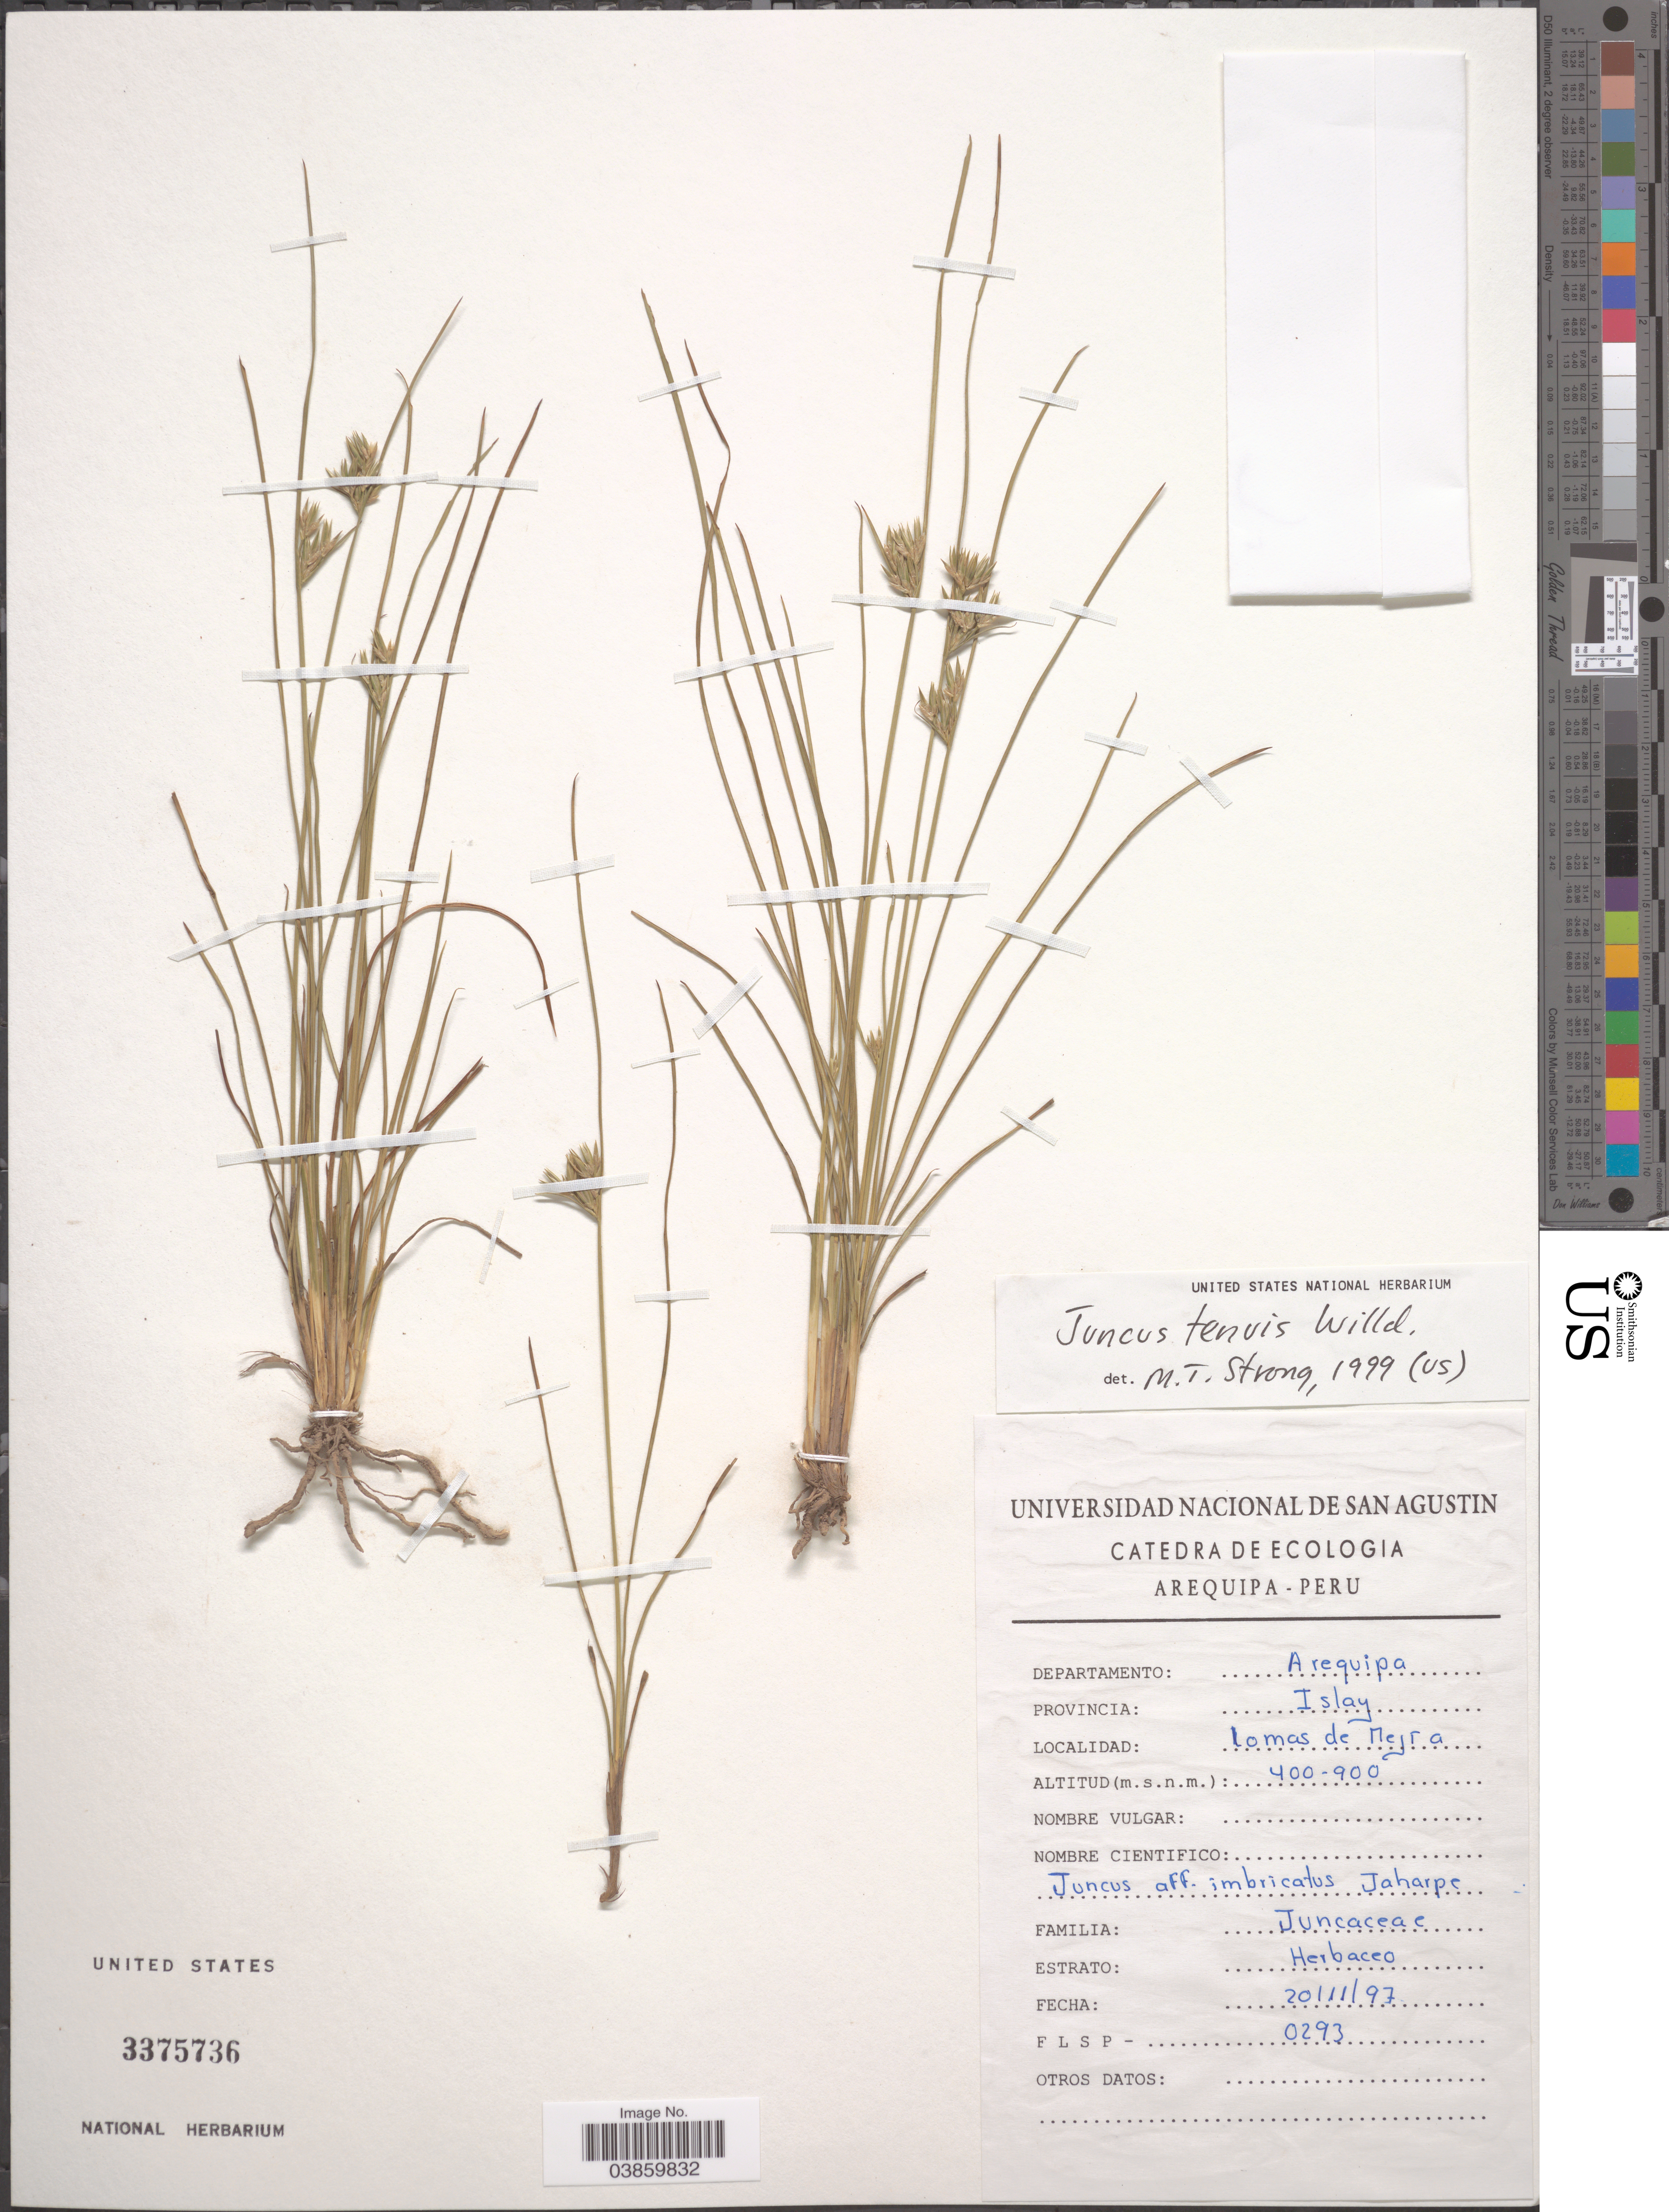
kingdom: Plantae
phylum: Tracheophyta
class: Liliopsida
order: Poales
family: Juncaceae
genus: Juncus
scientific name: Juncus tenuis var. tenuis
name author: Willd.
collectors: Universidad Nacional de San Agustin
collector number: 0293?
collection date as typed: Transcribed d/m/y: 20/11/97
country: Peru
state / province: Arequipa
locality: Departamento: Arequipa. Provincia: Islay. Lomas de Mejra.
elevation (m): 400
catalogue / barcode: US 3375736